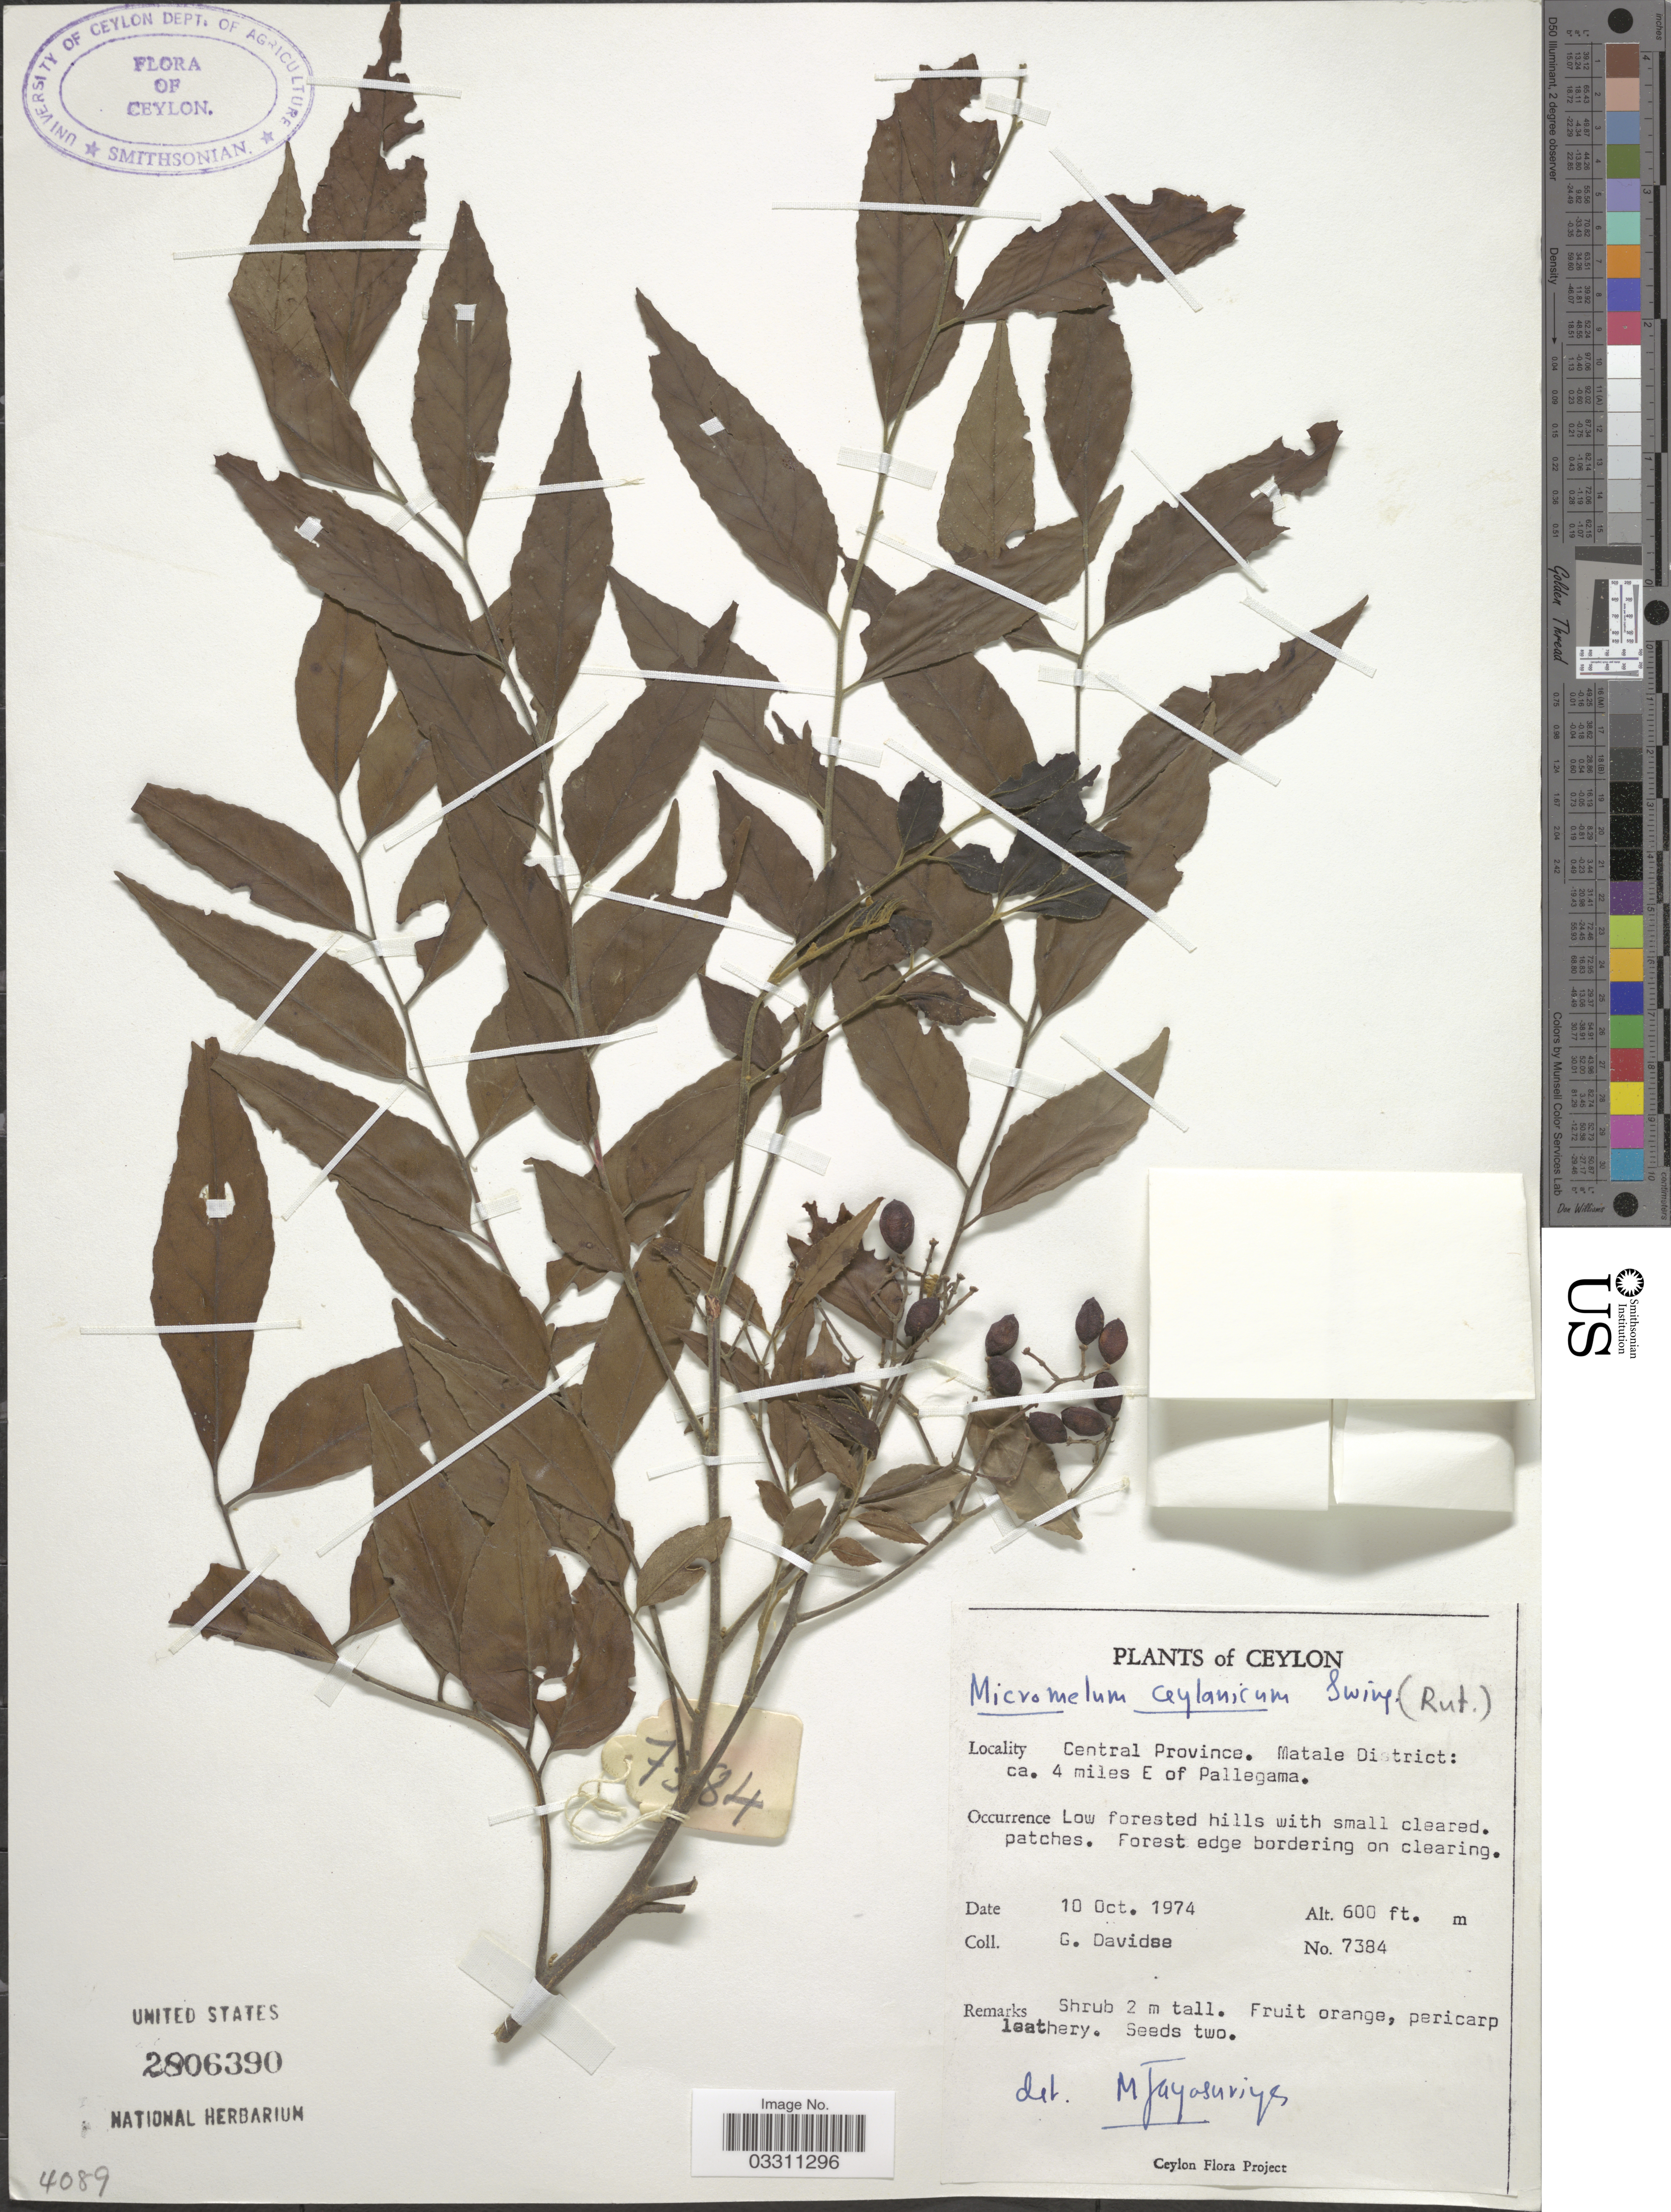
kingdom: Plantae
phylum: Tracheophyta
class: Magnoliopsida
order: Sapindales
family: Rutaceae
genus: Micromelum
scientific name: Micromelum ceylanicum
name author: Wight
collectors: G. Davidse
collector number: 7384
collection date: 1974-10-10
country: Sri Lanka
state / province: Central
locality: Ceylon. Matale District: ca. 4 miles E of Pallegama.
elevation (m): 183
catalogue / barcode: US 2806390